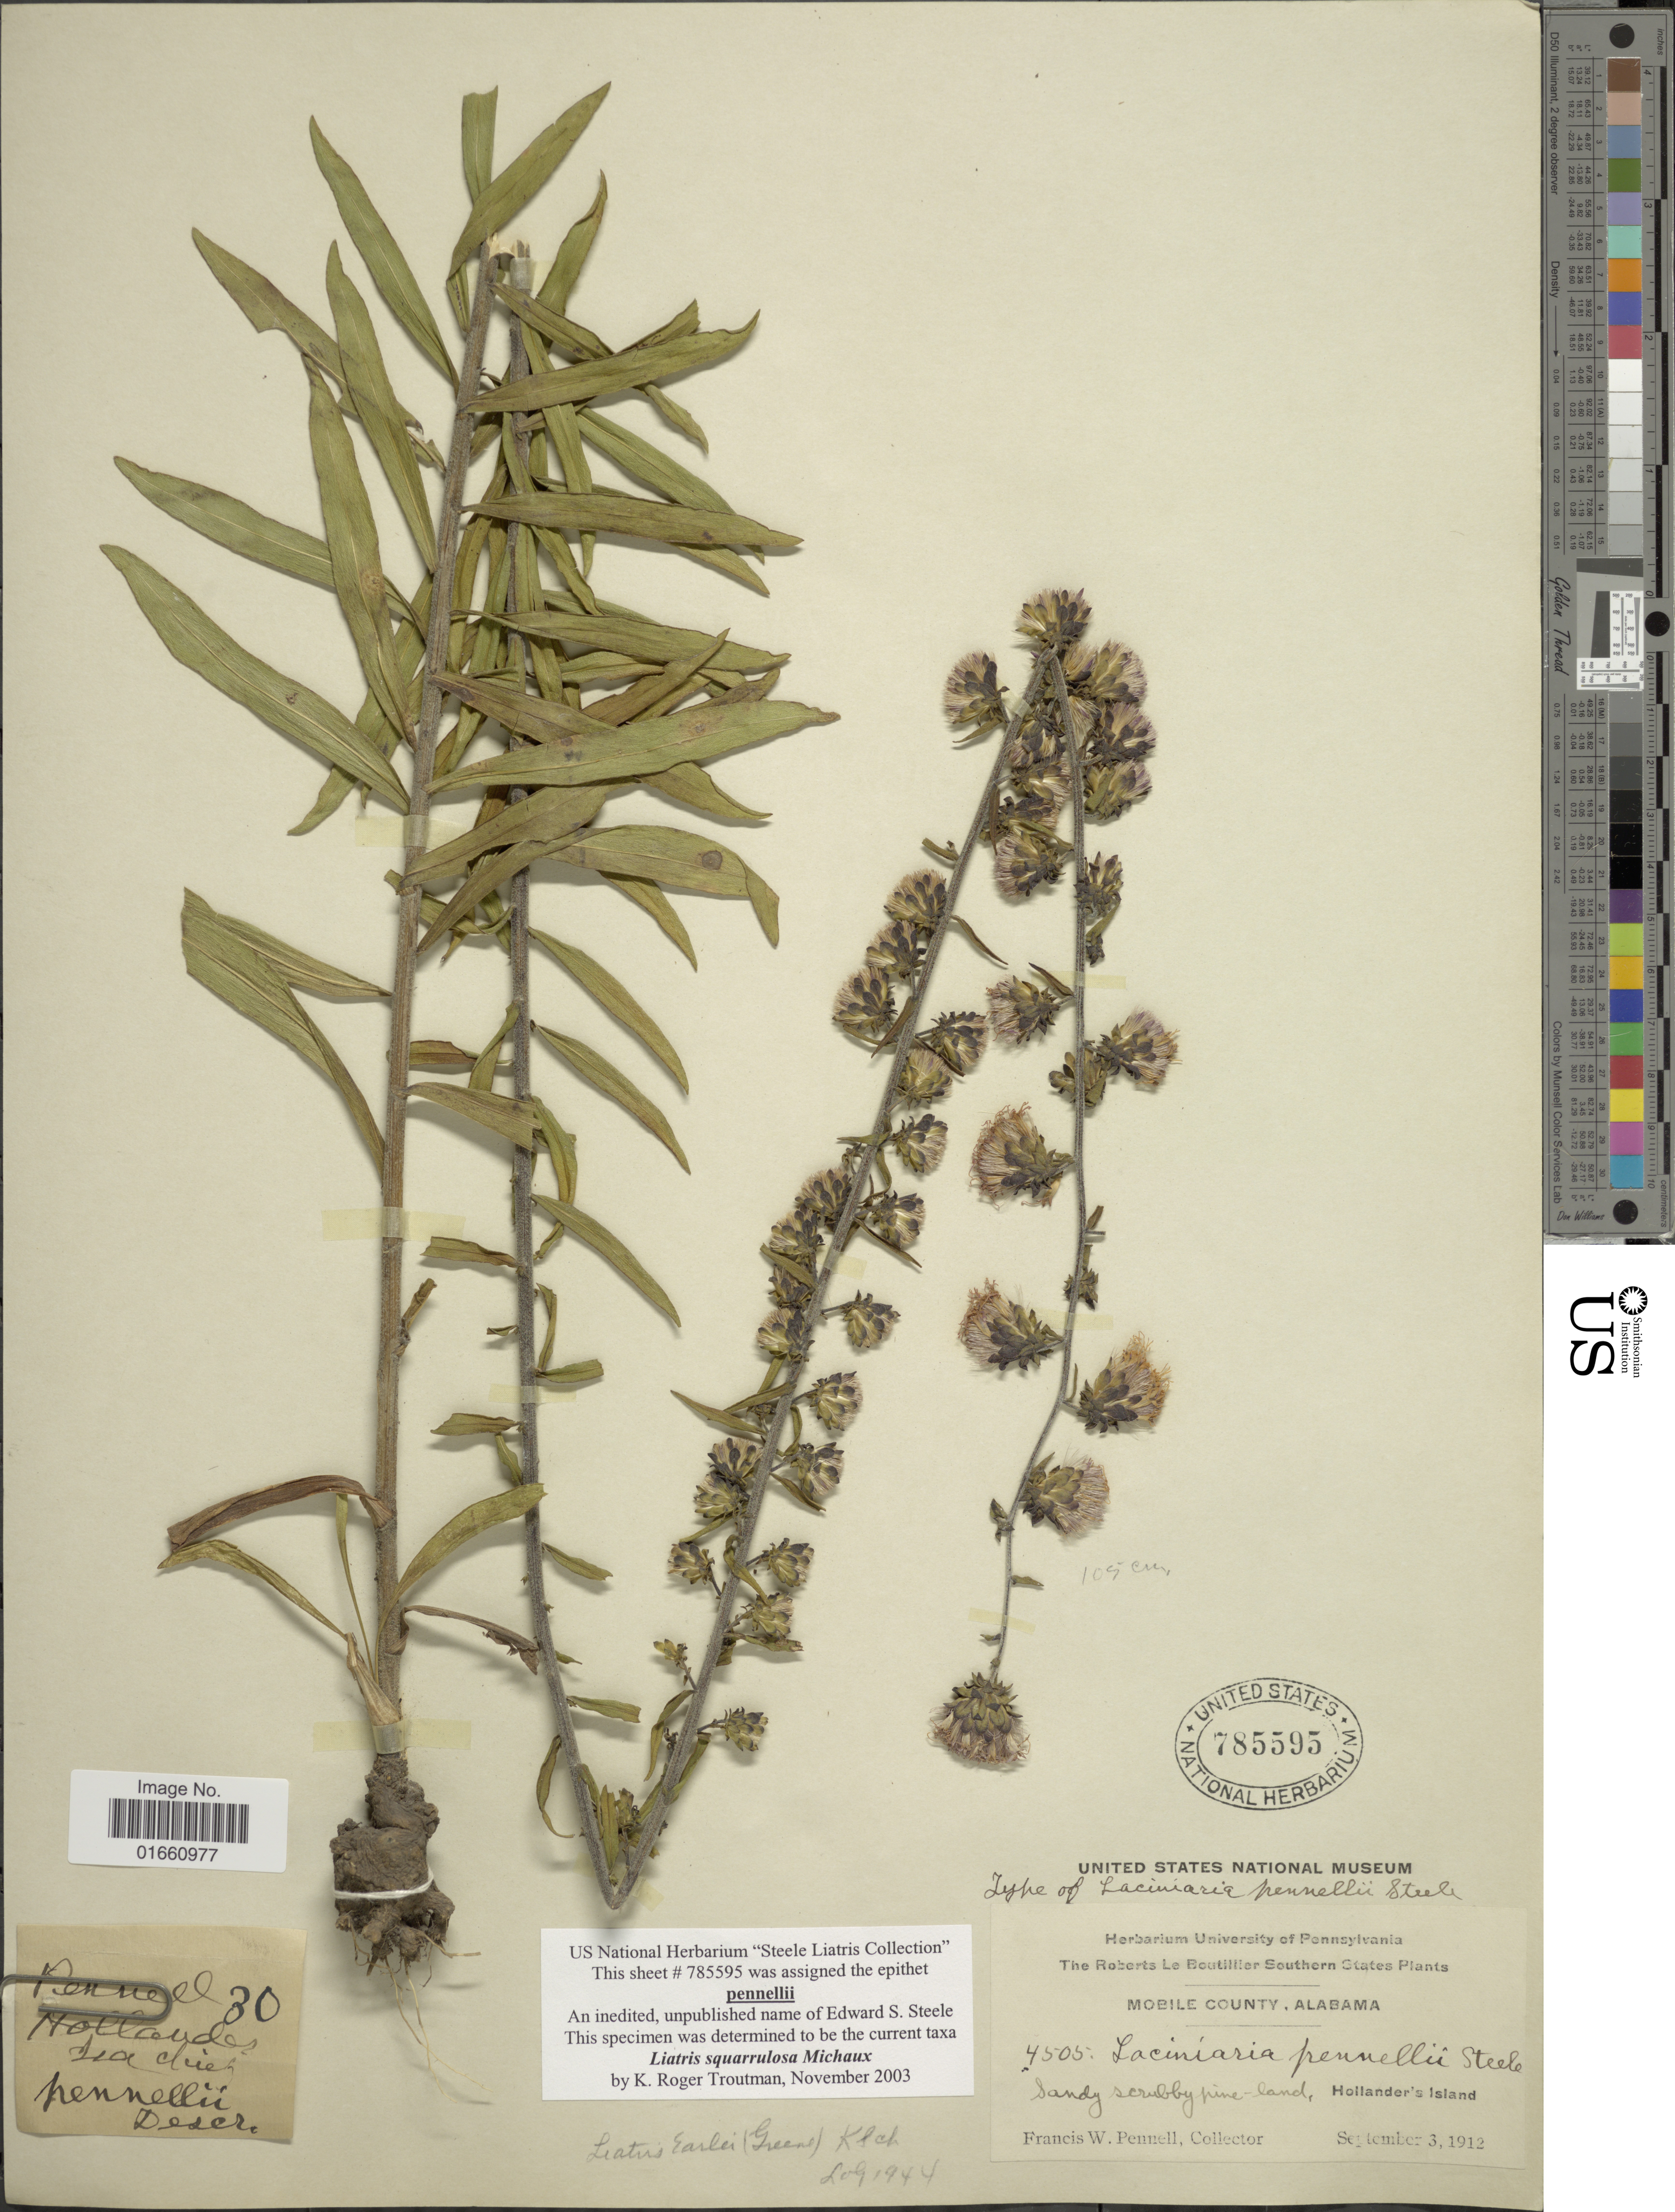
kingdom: Plantae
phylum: Tracheophyta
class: Magnoliopsida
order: Asterales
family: Asteraceae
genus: Liatris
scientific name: Liatris squarrulosa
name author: Michx.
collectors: F. W. Pennell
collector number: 4505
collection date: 1912-09-03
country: United States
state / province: Alabama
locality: Mobile County, sandy scrubby pine land, Hollander's Island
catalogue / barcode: US 785595